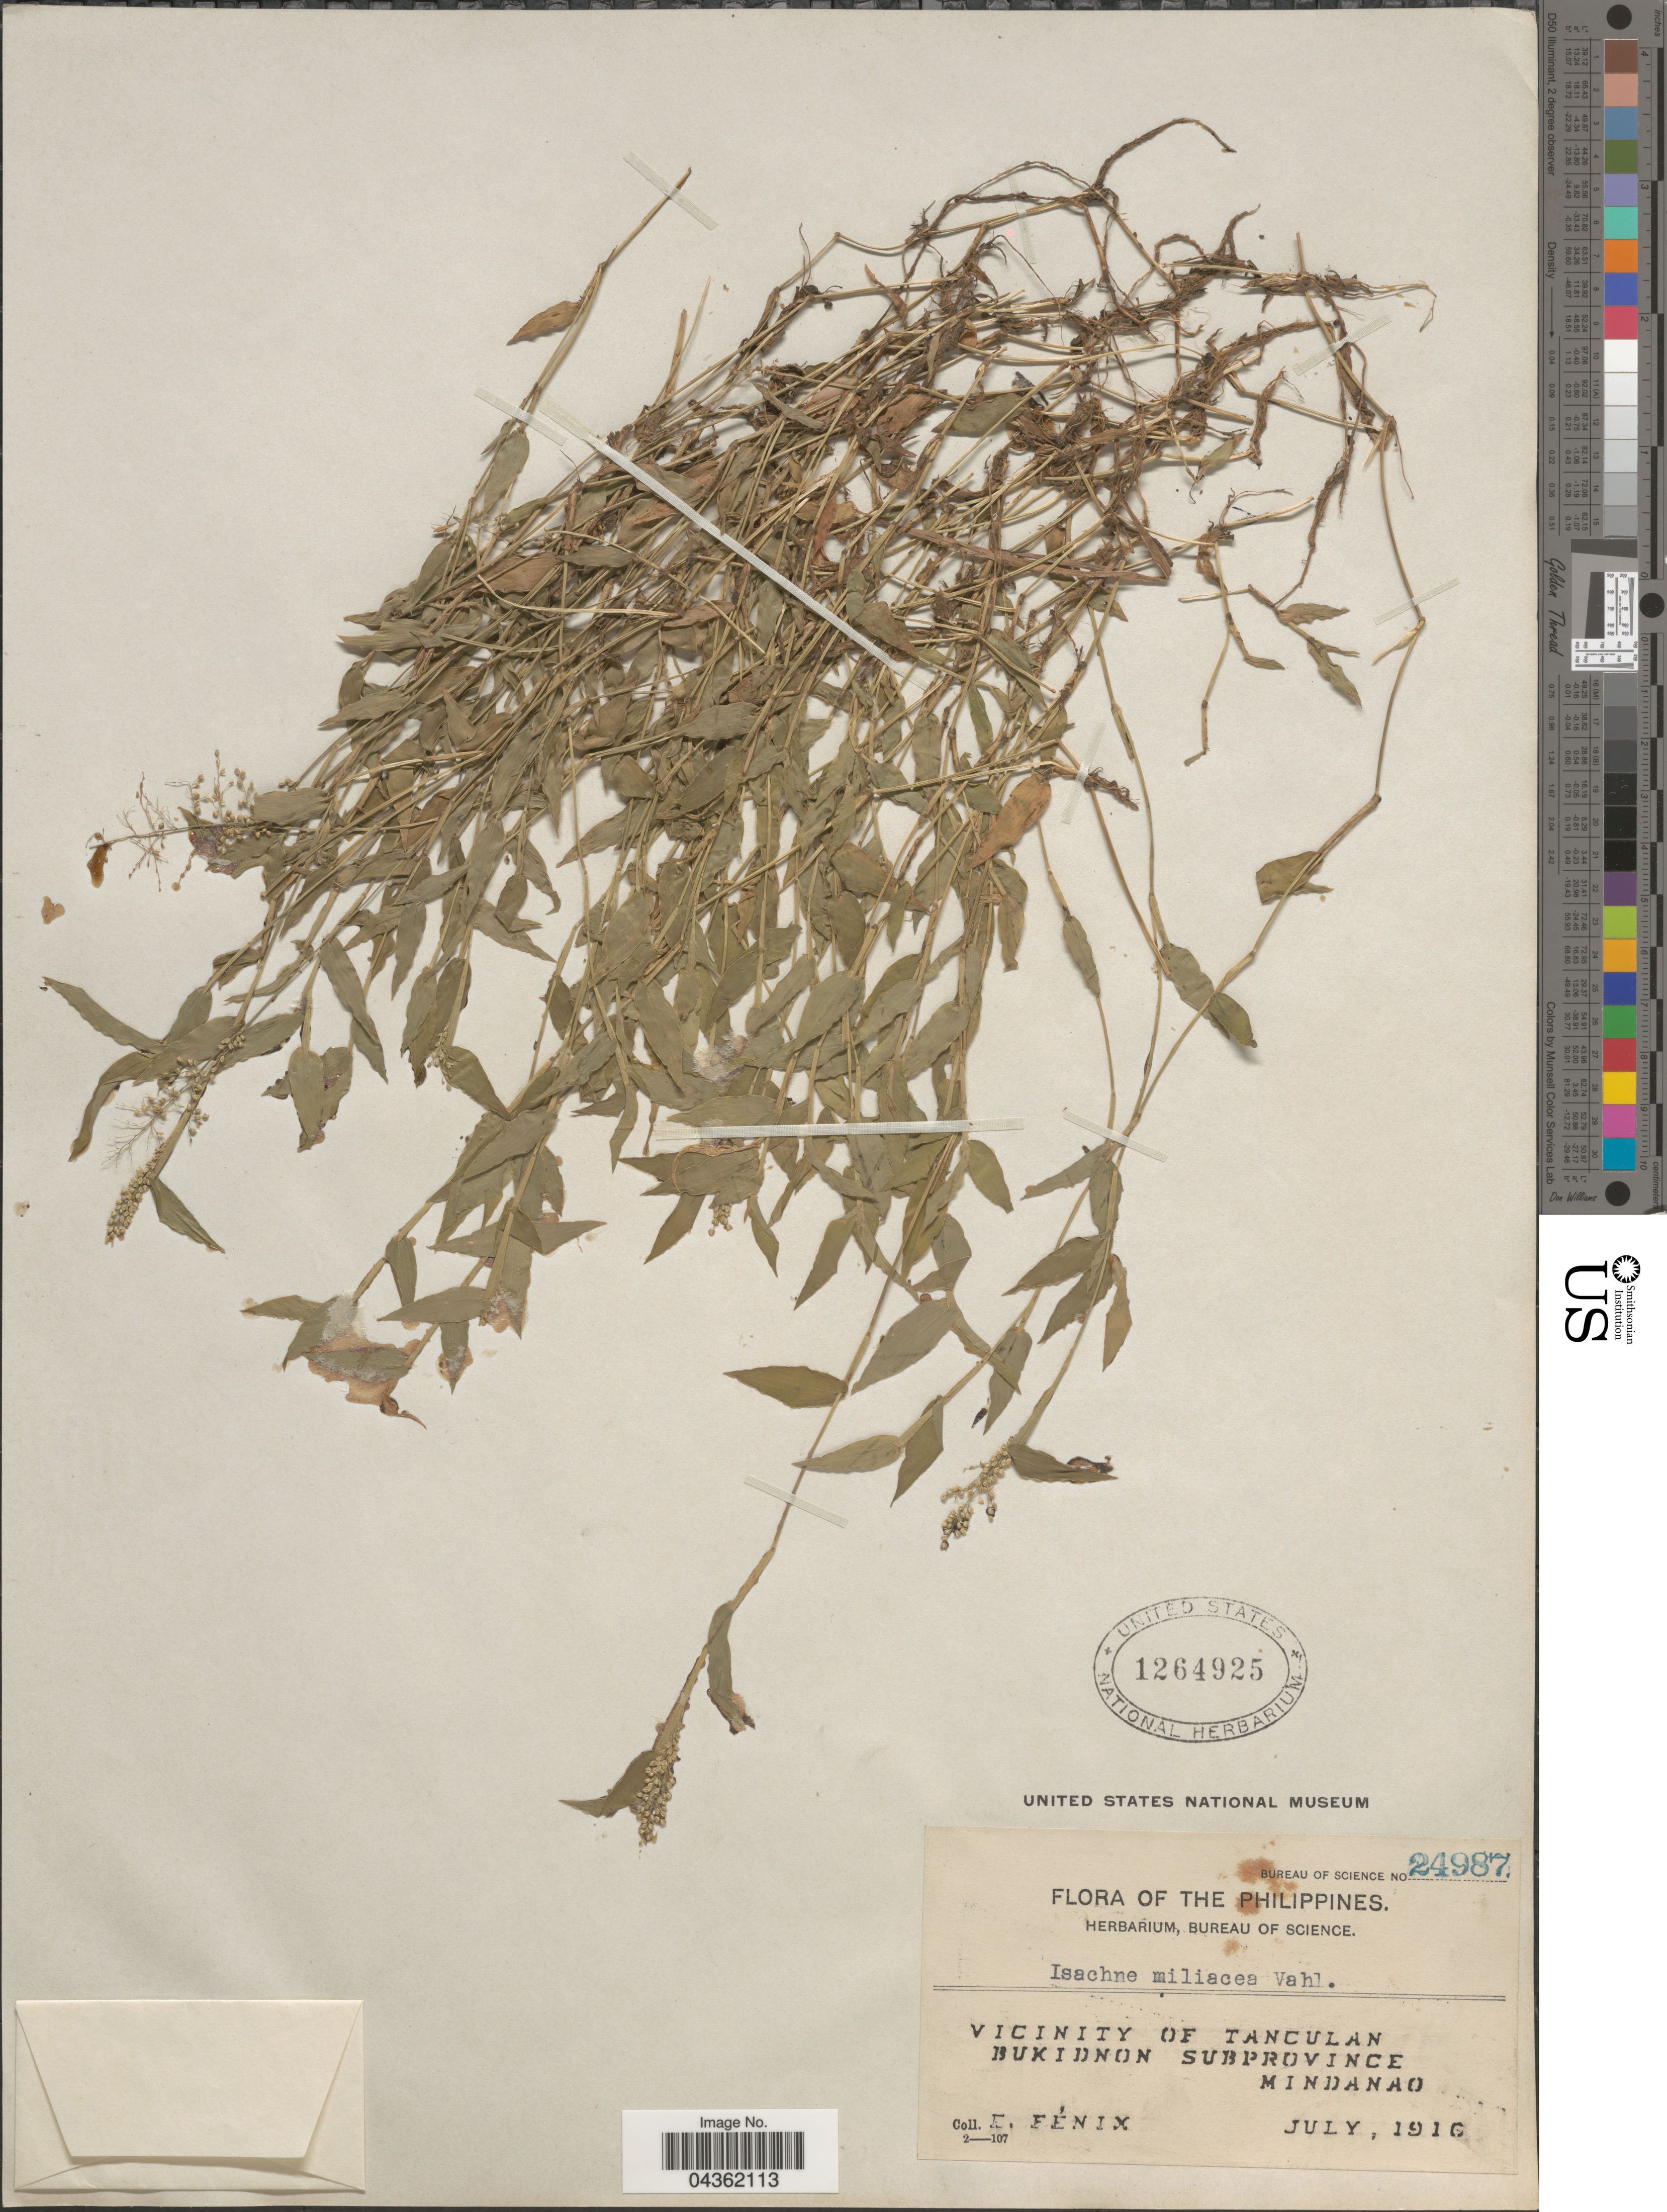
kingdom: Plantae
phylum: Tracheophyta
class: Liliopsida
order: Poales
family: Poaceae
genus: Isachne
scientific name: Isachne pulchella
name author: Roth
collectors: E. Fénix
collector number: Bureau of Science 24987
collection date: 1916-07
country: Philippines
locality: Vicinity of Tanculan. Bukidnon Subprovince. Mindanao.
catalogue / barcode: US 1264925